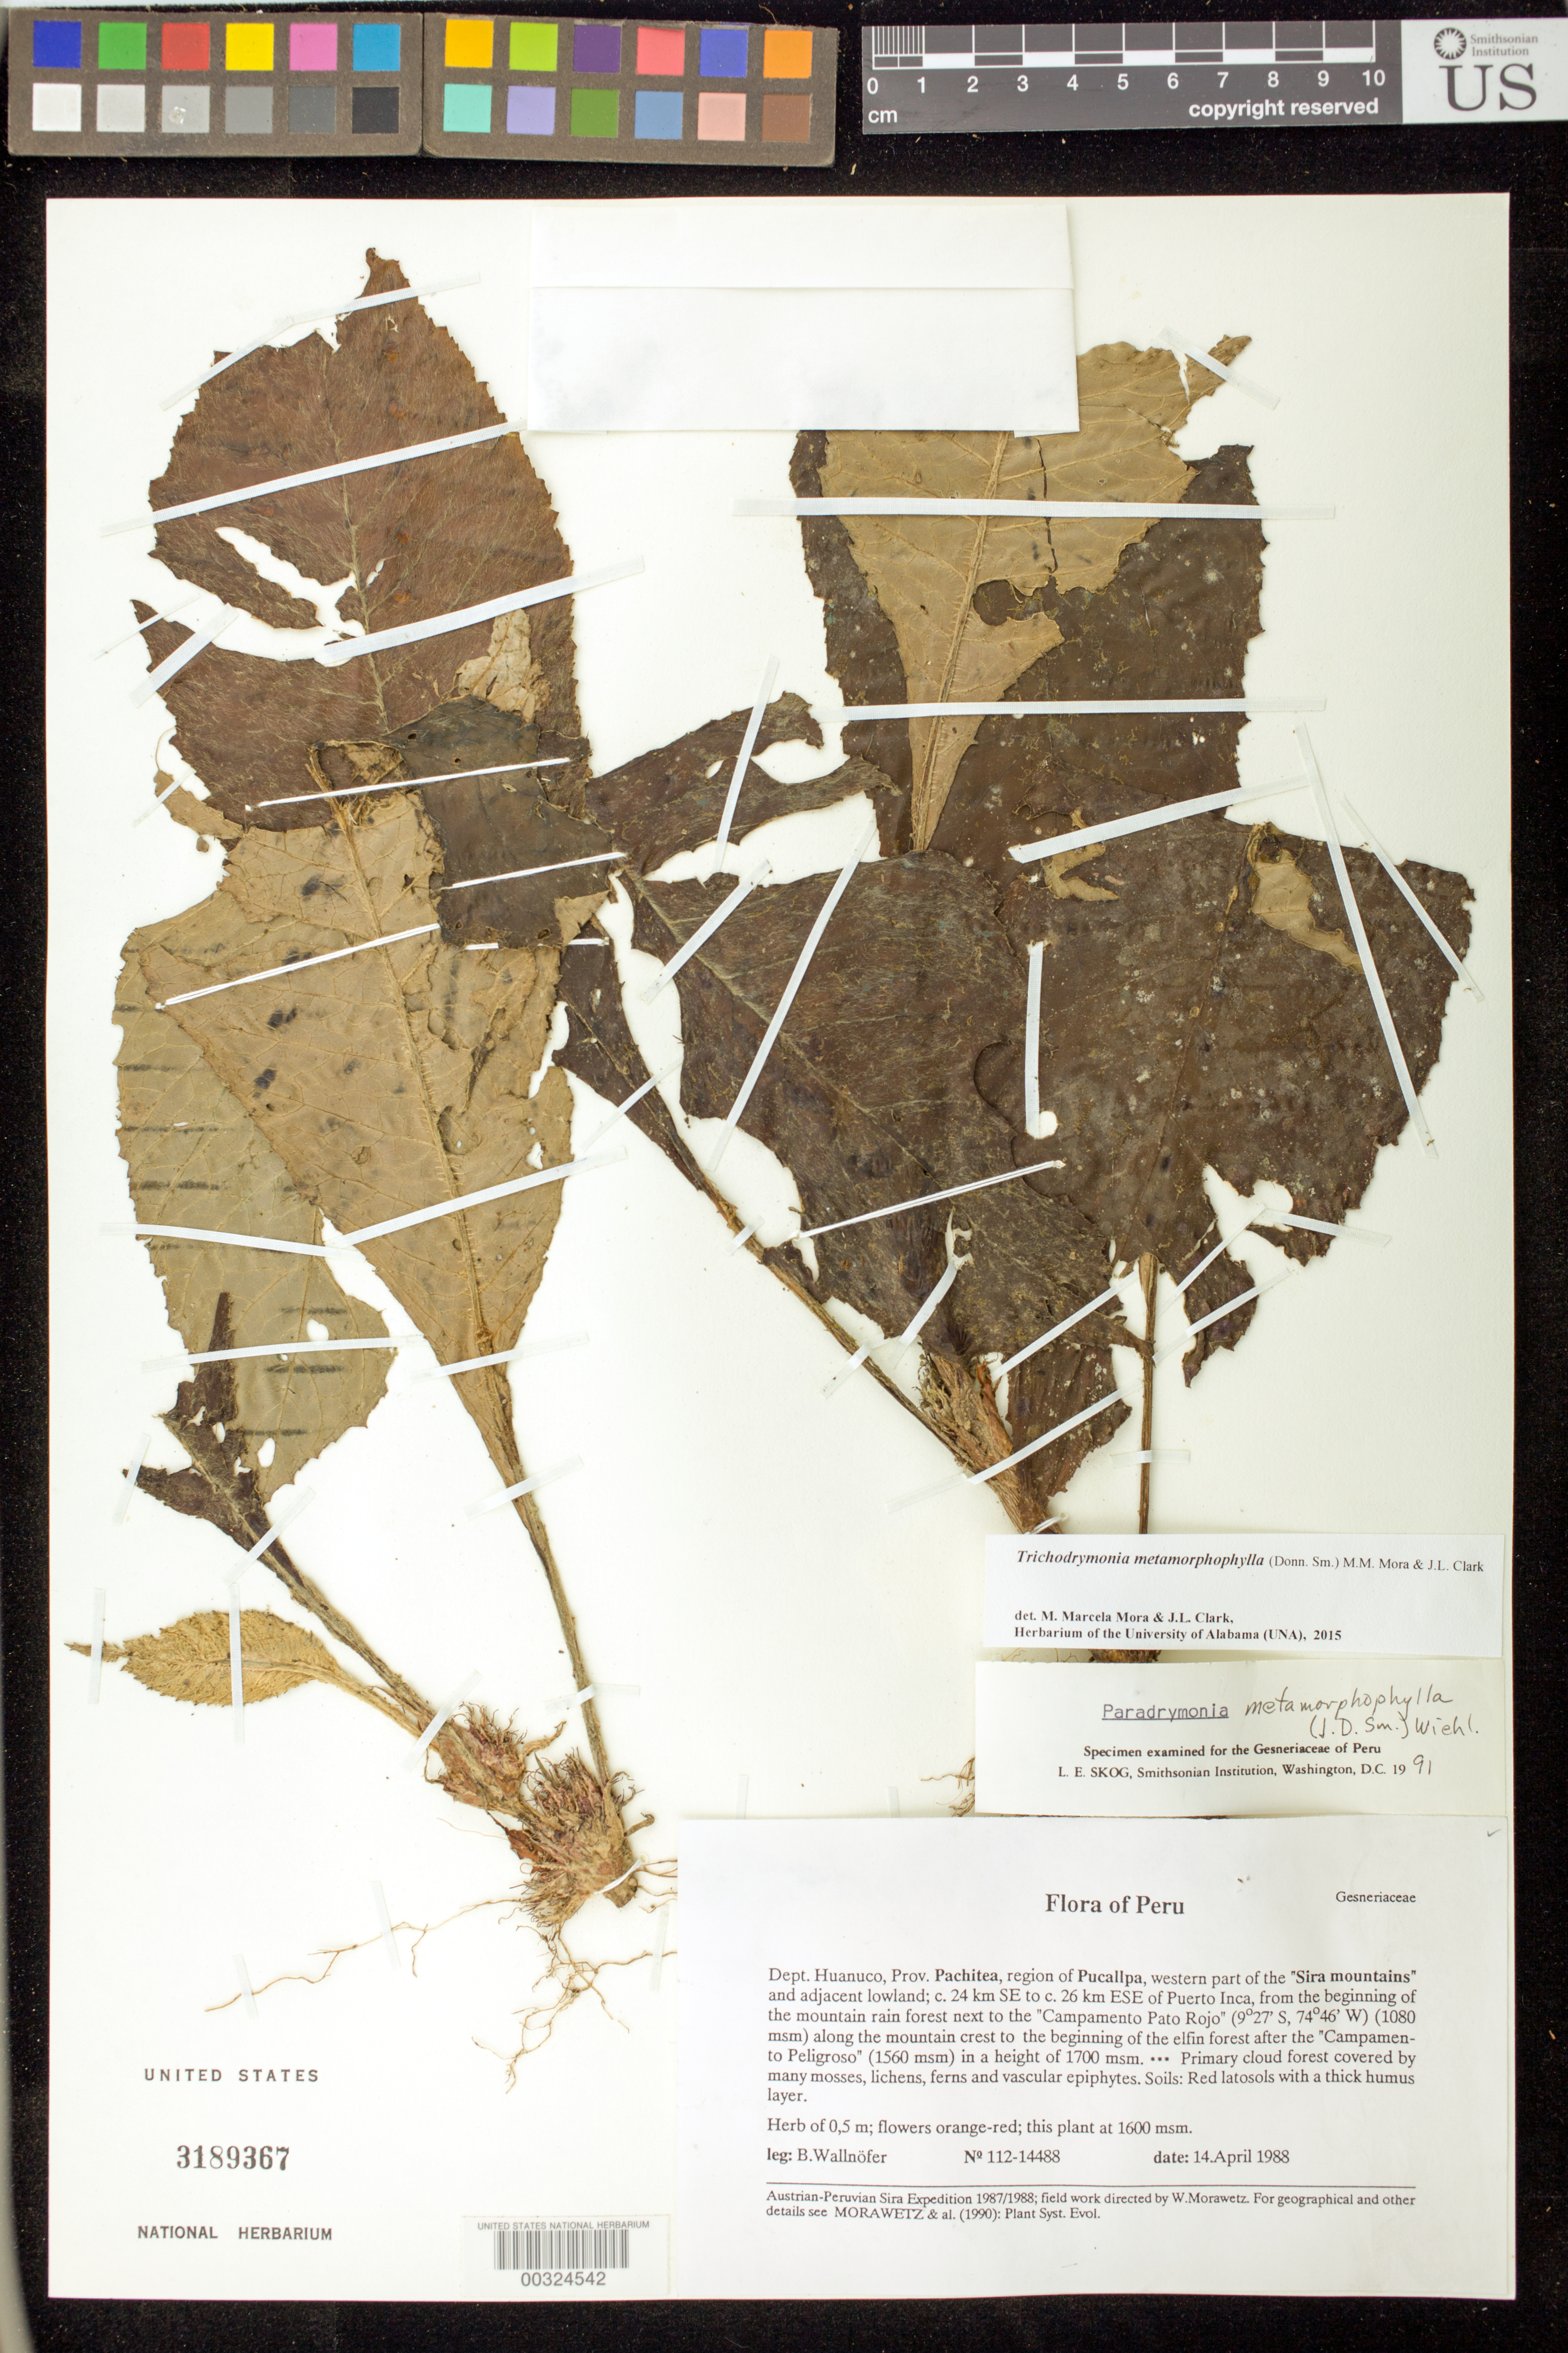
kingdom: Plantae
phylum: Tracheophyta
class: Magnoliopsida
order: Lamiales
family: Gesneriaceae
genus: Trichodrymonia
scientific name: Trichodrymonia metamorphophylla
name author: (Donn. Sm.) M.M. Mora & J.L. Clark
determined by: Mora, M. M.; Clark, J. L.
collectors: B. Wallnöfer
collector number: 112- 14488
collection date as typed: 14 Apr 1988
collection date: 1988-04-14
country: Peru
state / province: Huánuco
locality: Prov. Pachitea; region of Pucallpa, western part of "Sira Mountains" and adjacent lowland, …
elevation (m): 1600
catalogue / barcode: US 3189367